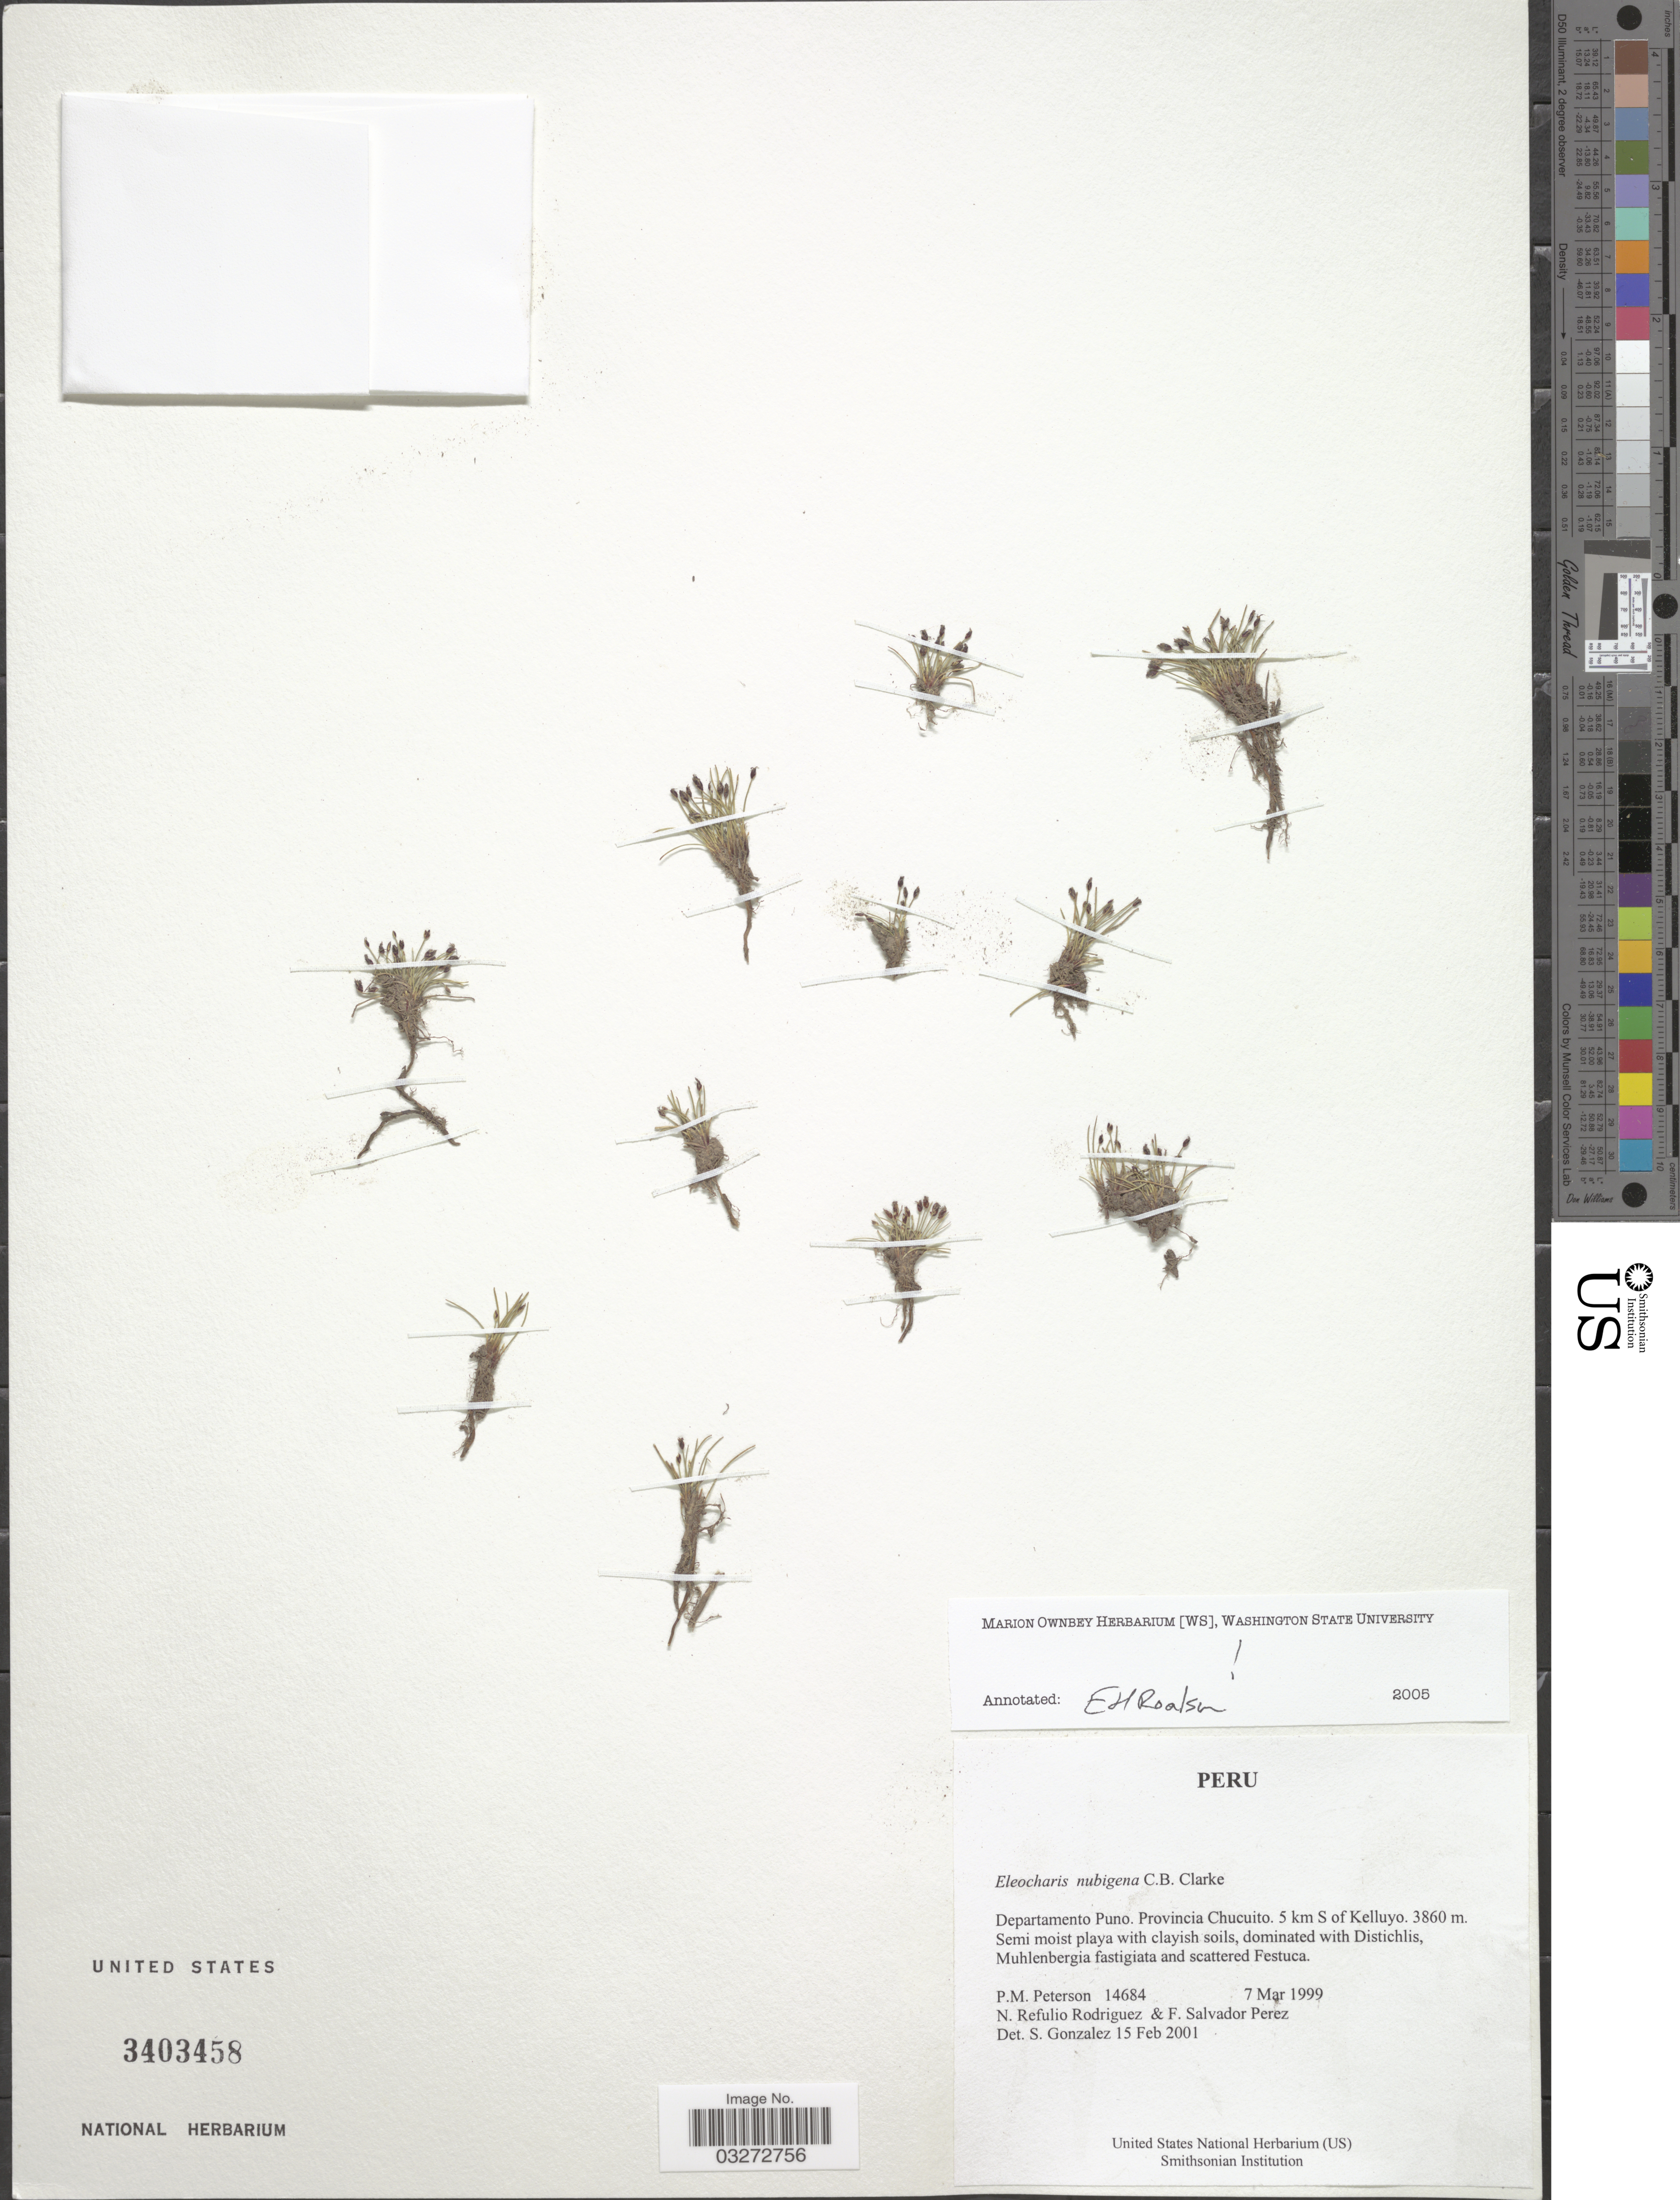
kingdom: Plantae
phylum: Tracheophyta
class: Liliopsida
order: Poales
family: Cyperaceae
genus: Eleocharis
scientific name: Eleocharis albibracteata var. nubigena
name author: (C.B. Clarke) Barros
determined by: Roalson, E. H.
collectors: P. M. Peterson, N. Refulio-Rodríguez & F. Salvador Perez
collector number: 14684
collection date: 1999-03-07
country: Peru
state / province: Puno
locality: Departamento Puno. Provincia Chucuito. 5 km S of Kelluyo.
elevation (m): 3860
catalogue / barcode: US 3403458